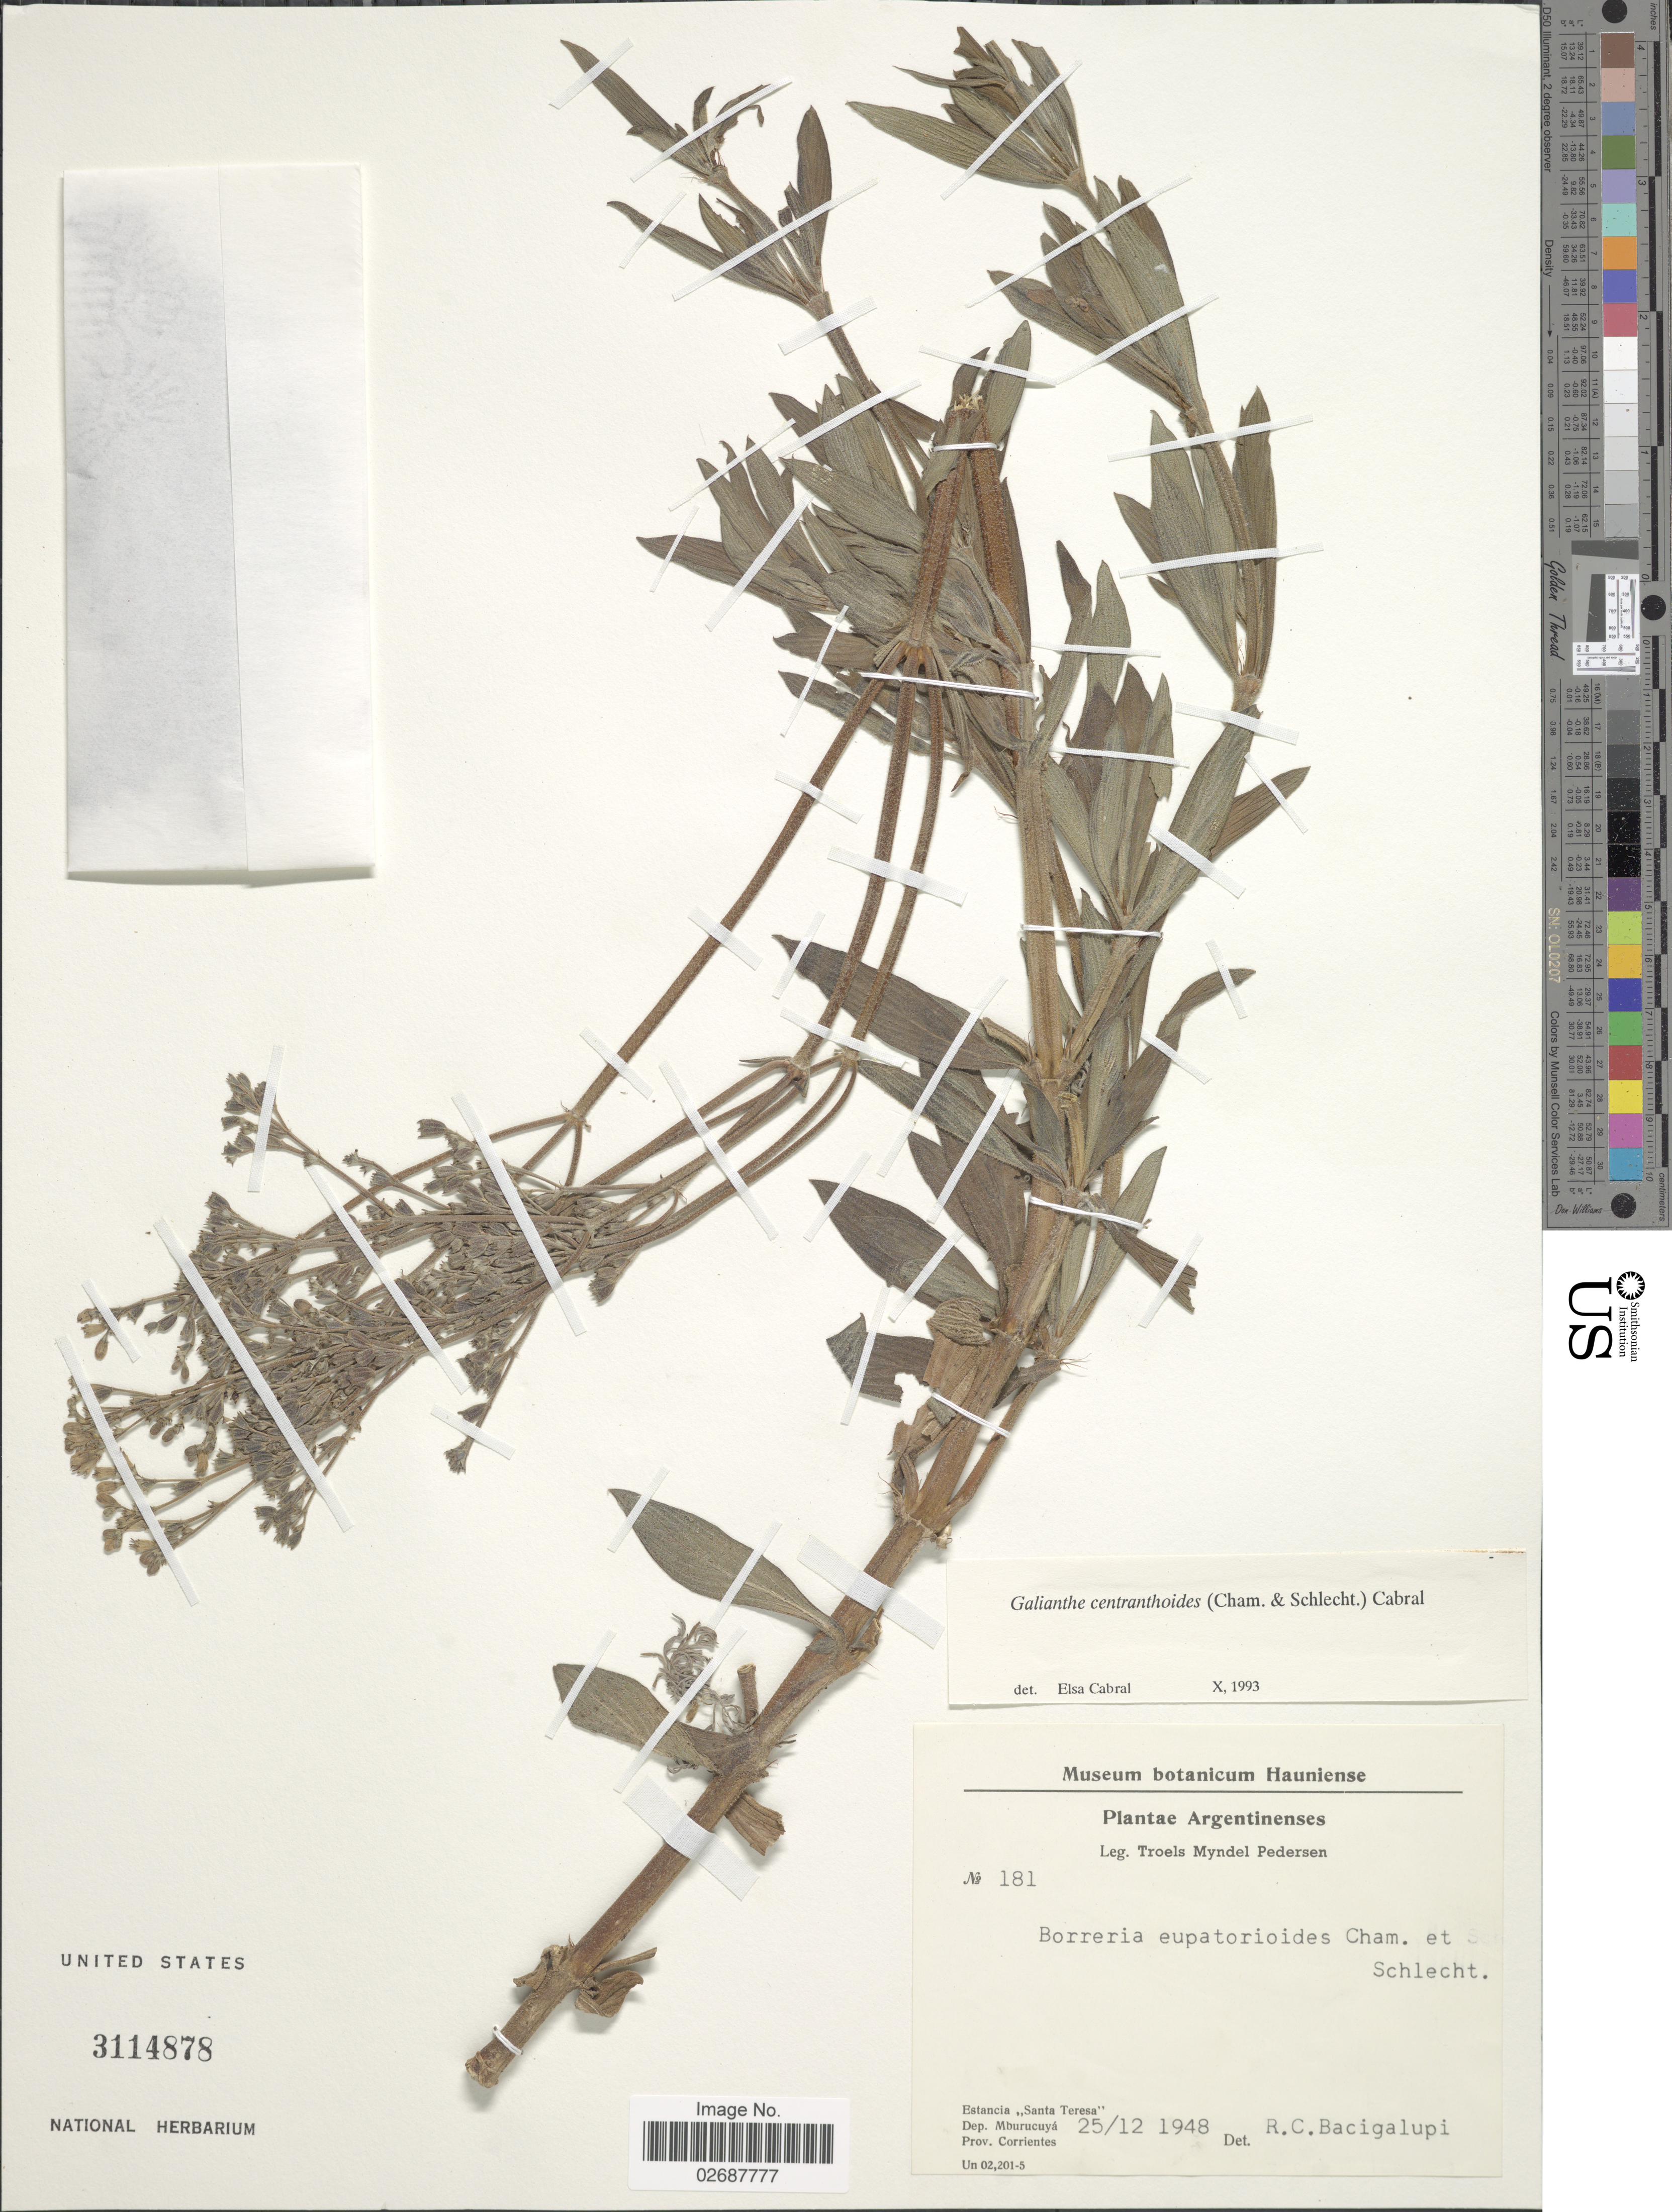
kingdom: Plantae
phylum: Tracheophyta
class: Magnoliopsida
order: Gentianales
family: Rubiaceae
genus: Galianthe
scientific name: Galianthe centranthoides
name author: (Cham. & Schltdl.) E.L. Cabral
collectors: T. Pederson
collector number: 181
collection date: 1948-12-25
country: Argentina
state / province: Corrientes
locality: Estancia "Santa Teresa", Dep. Mburucuya.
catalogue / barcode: US 3114878